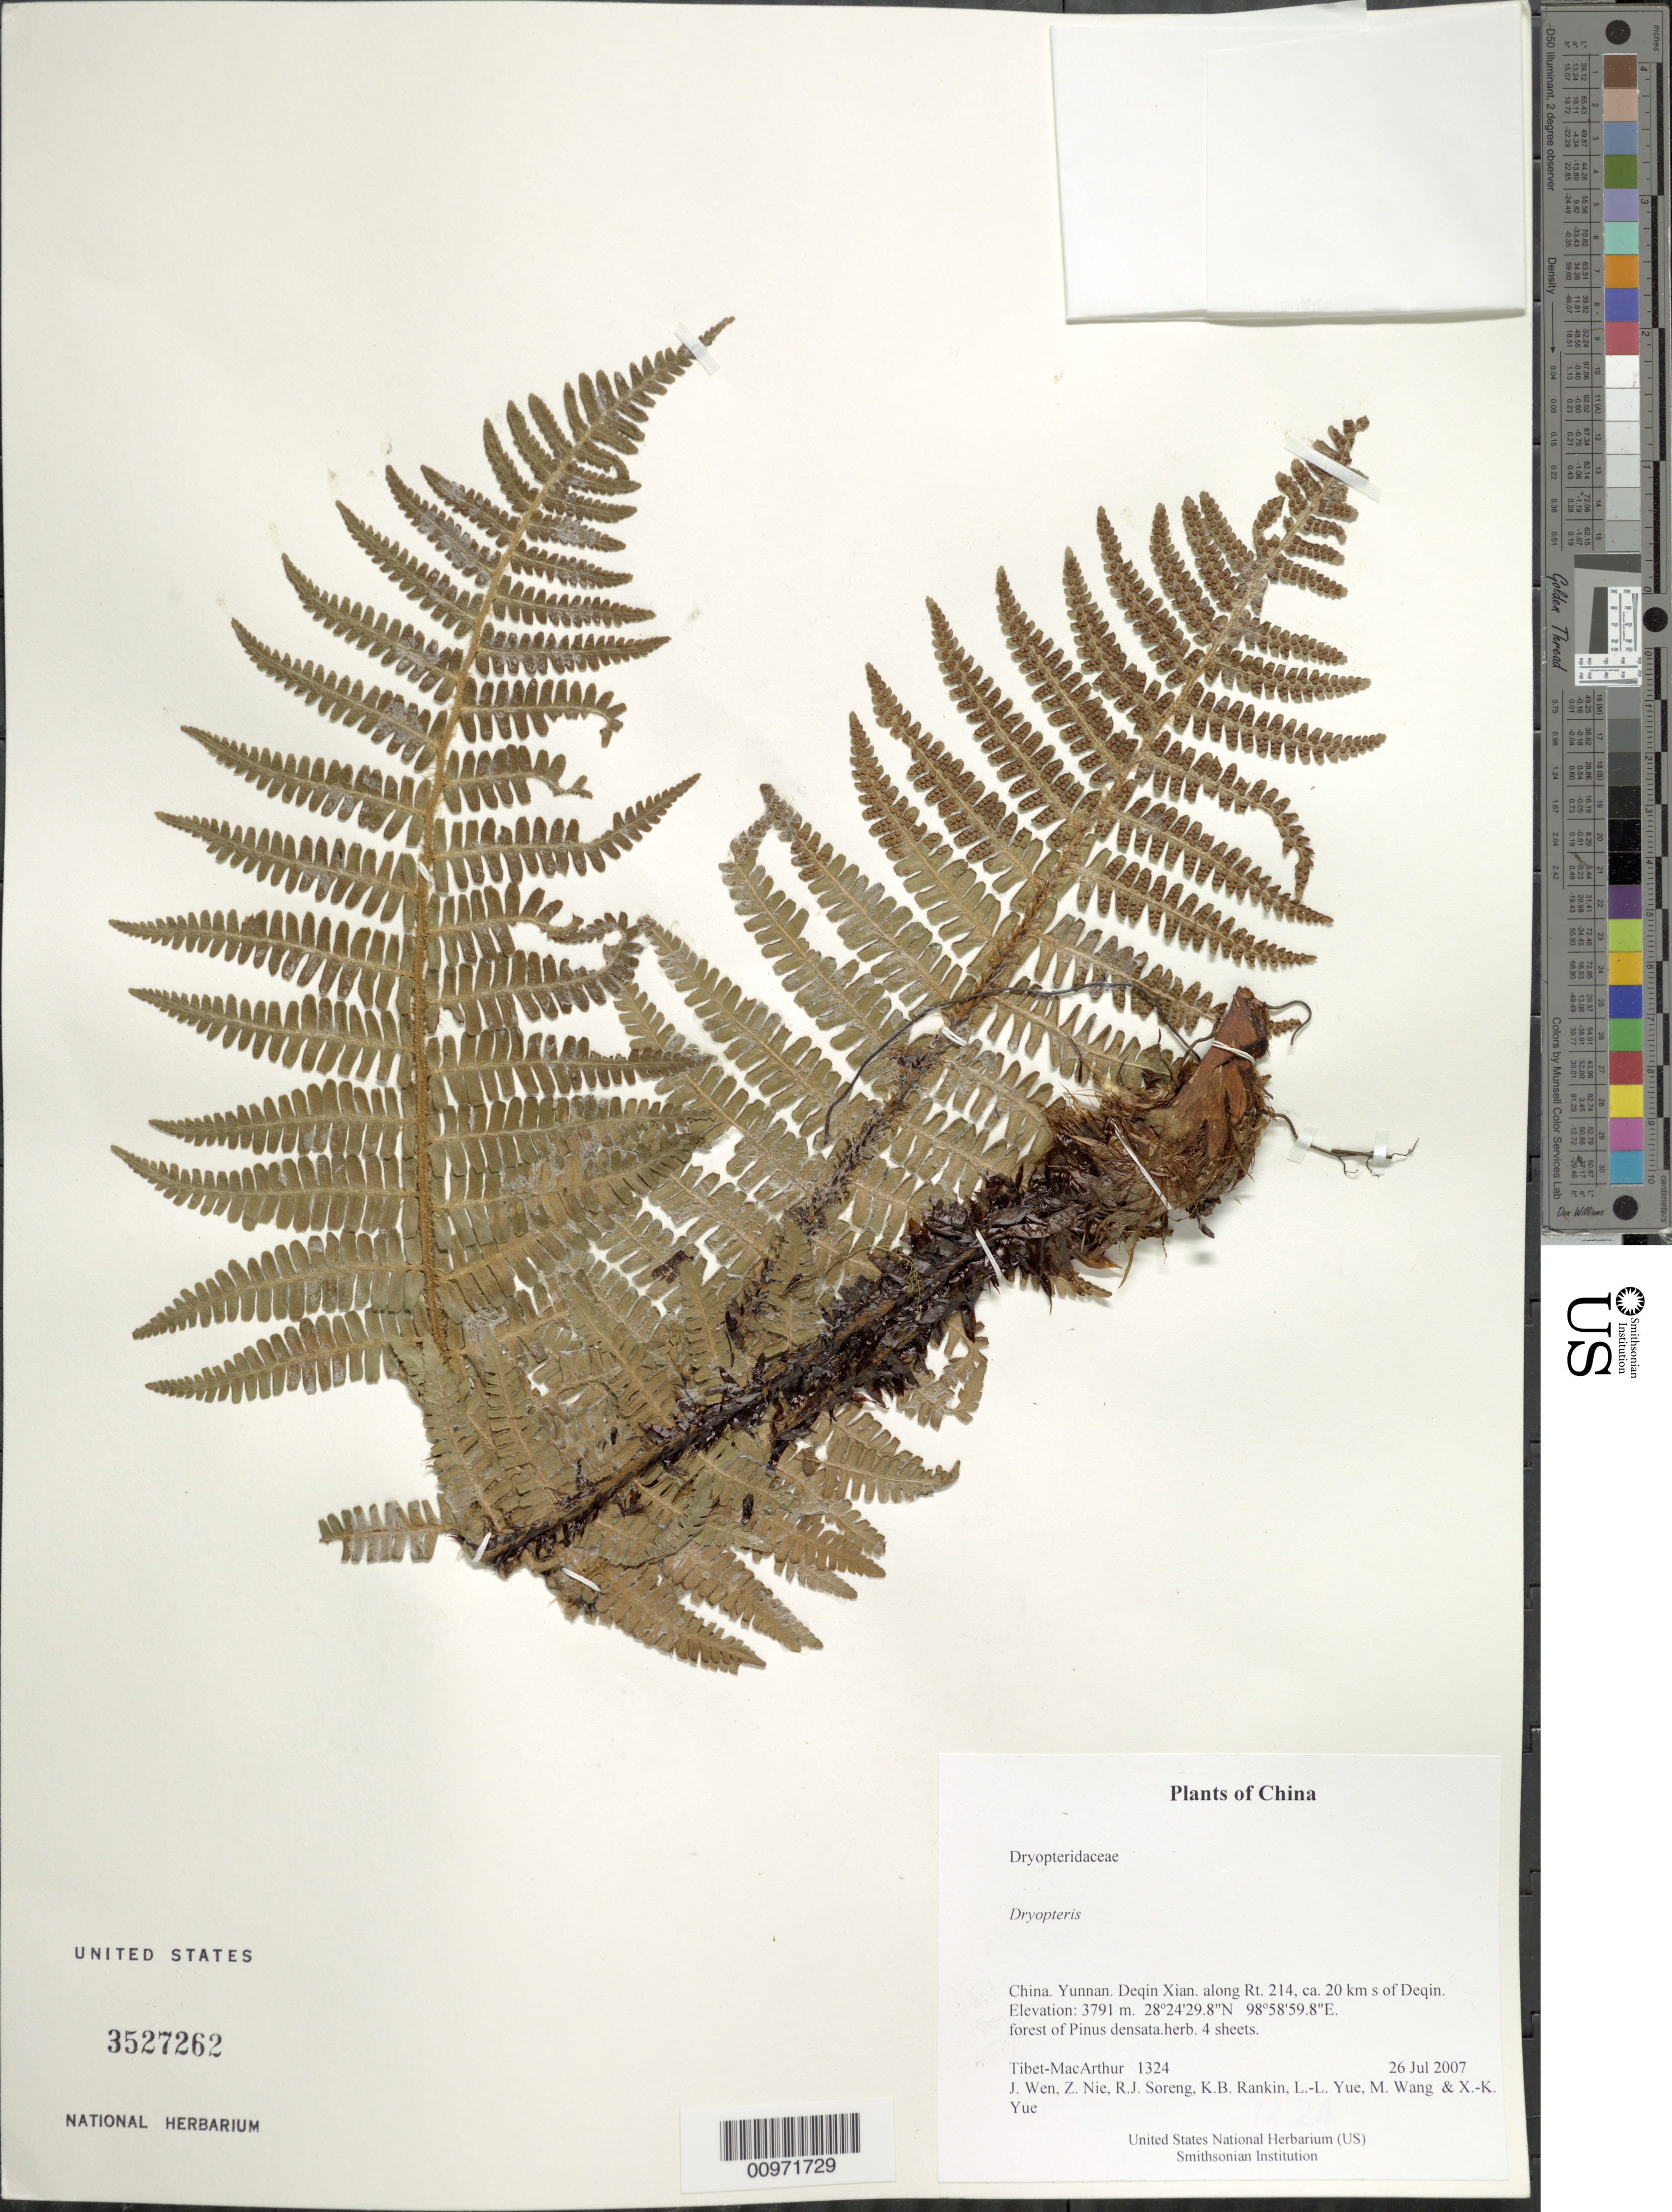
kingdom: Plantae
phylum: Tracheophyta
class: Polypodiopsida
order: Polypodiales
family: Dryopteridaceae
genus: Dryopteris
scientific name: Dryopteris sp.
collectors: Tibet-MacArthur, J. Wen, Z. Nie, R. J. Soreng, K. Rankin, L. Yue, M. Wang & X. Yue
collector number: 1324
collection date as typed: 26 Jul 2007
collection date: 2007-07-26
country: China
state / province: Yunnan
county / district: Deqin Xian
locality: along Rt. 214, ca. 20 km s of Deqin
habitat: forest of Pinus densata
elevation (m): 3791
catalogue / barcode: US 3527262